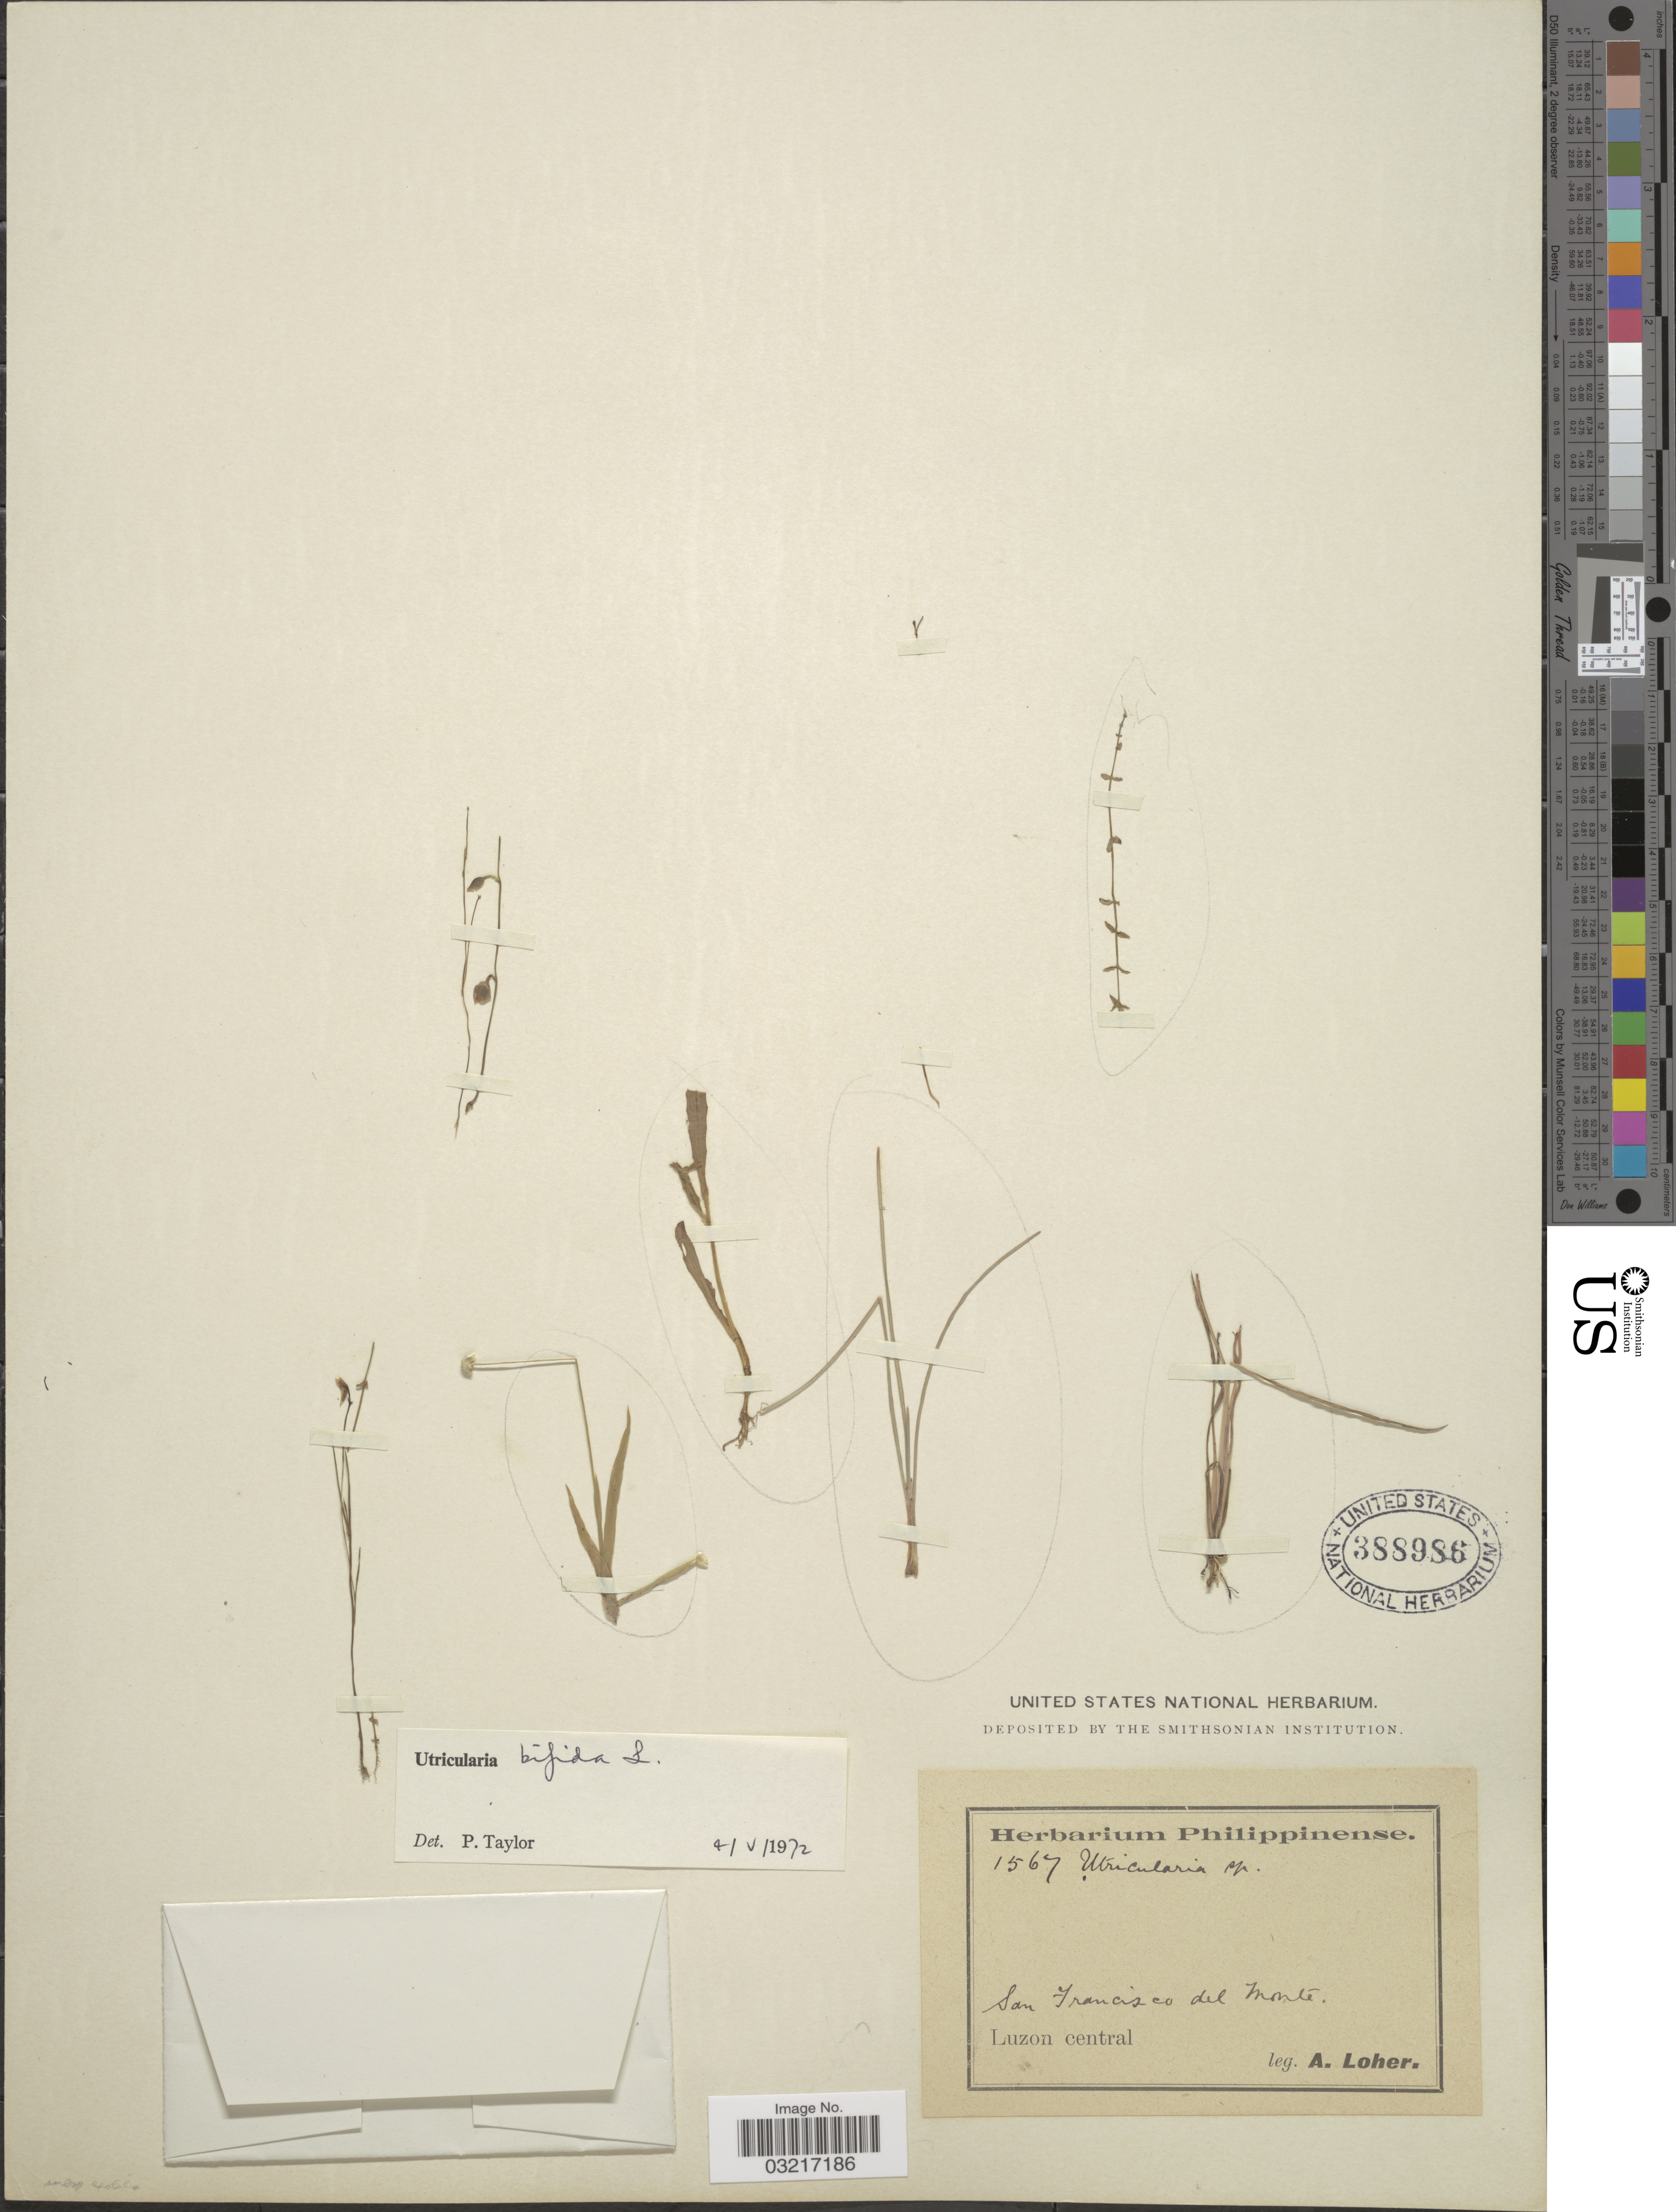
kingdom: Plantae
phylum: Tracheophyta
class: Magnoliopsida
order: Lamiales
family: Lentibulariaceae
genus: Utricularia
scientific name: Utricularia bifida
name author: L.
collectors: A. Loher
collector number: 1567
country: Philippines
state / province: Central Luzon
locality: San Francisco del Monte.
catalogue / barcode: US 388986